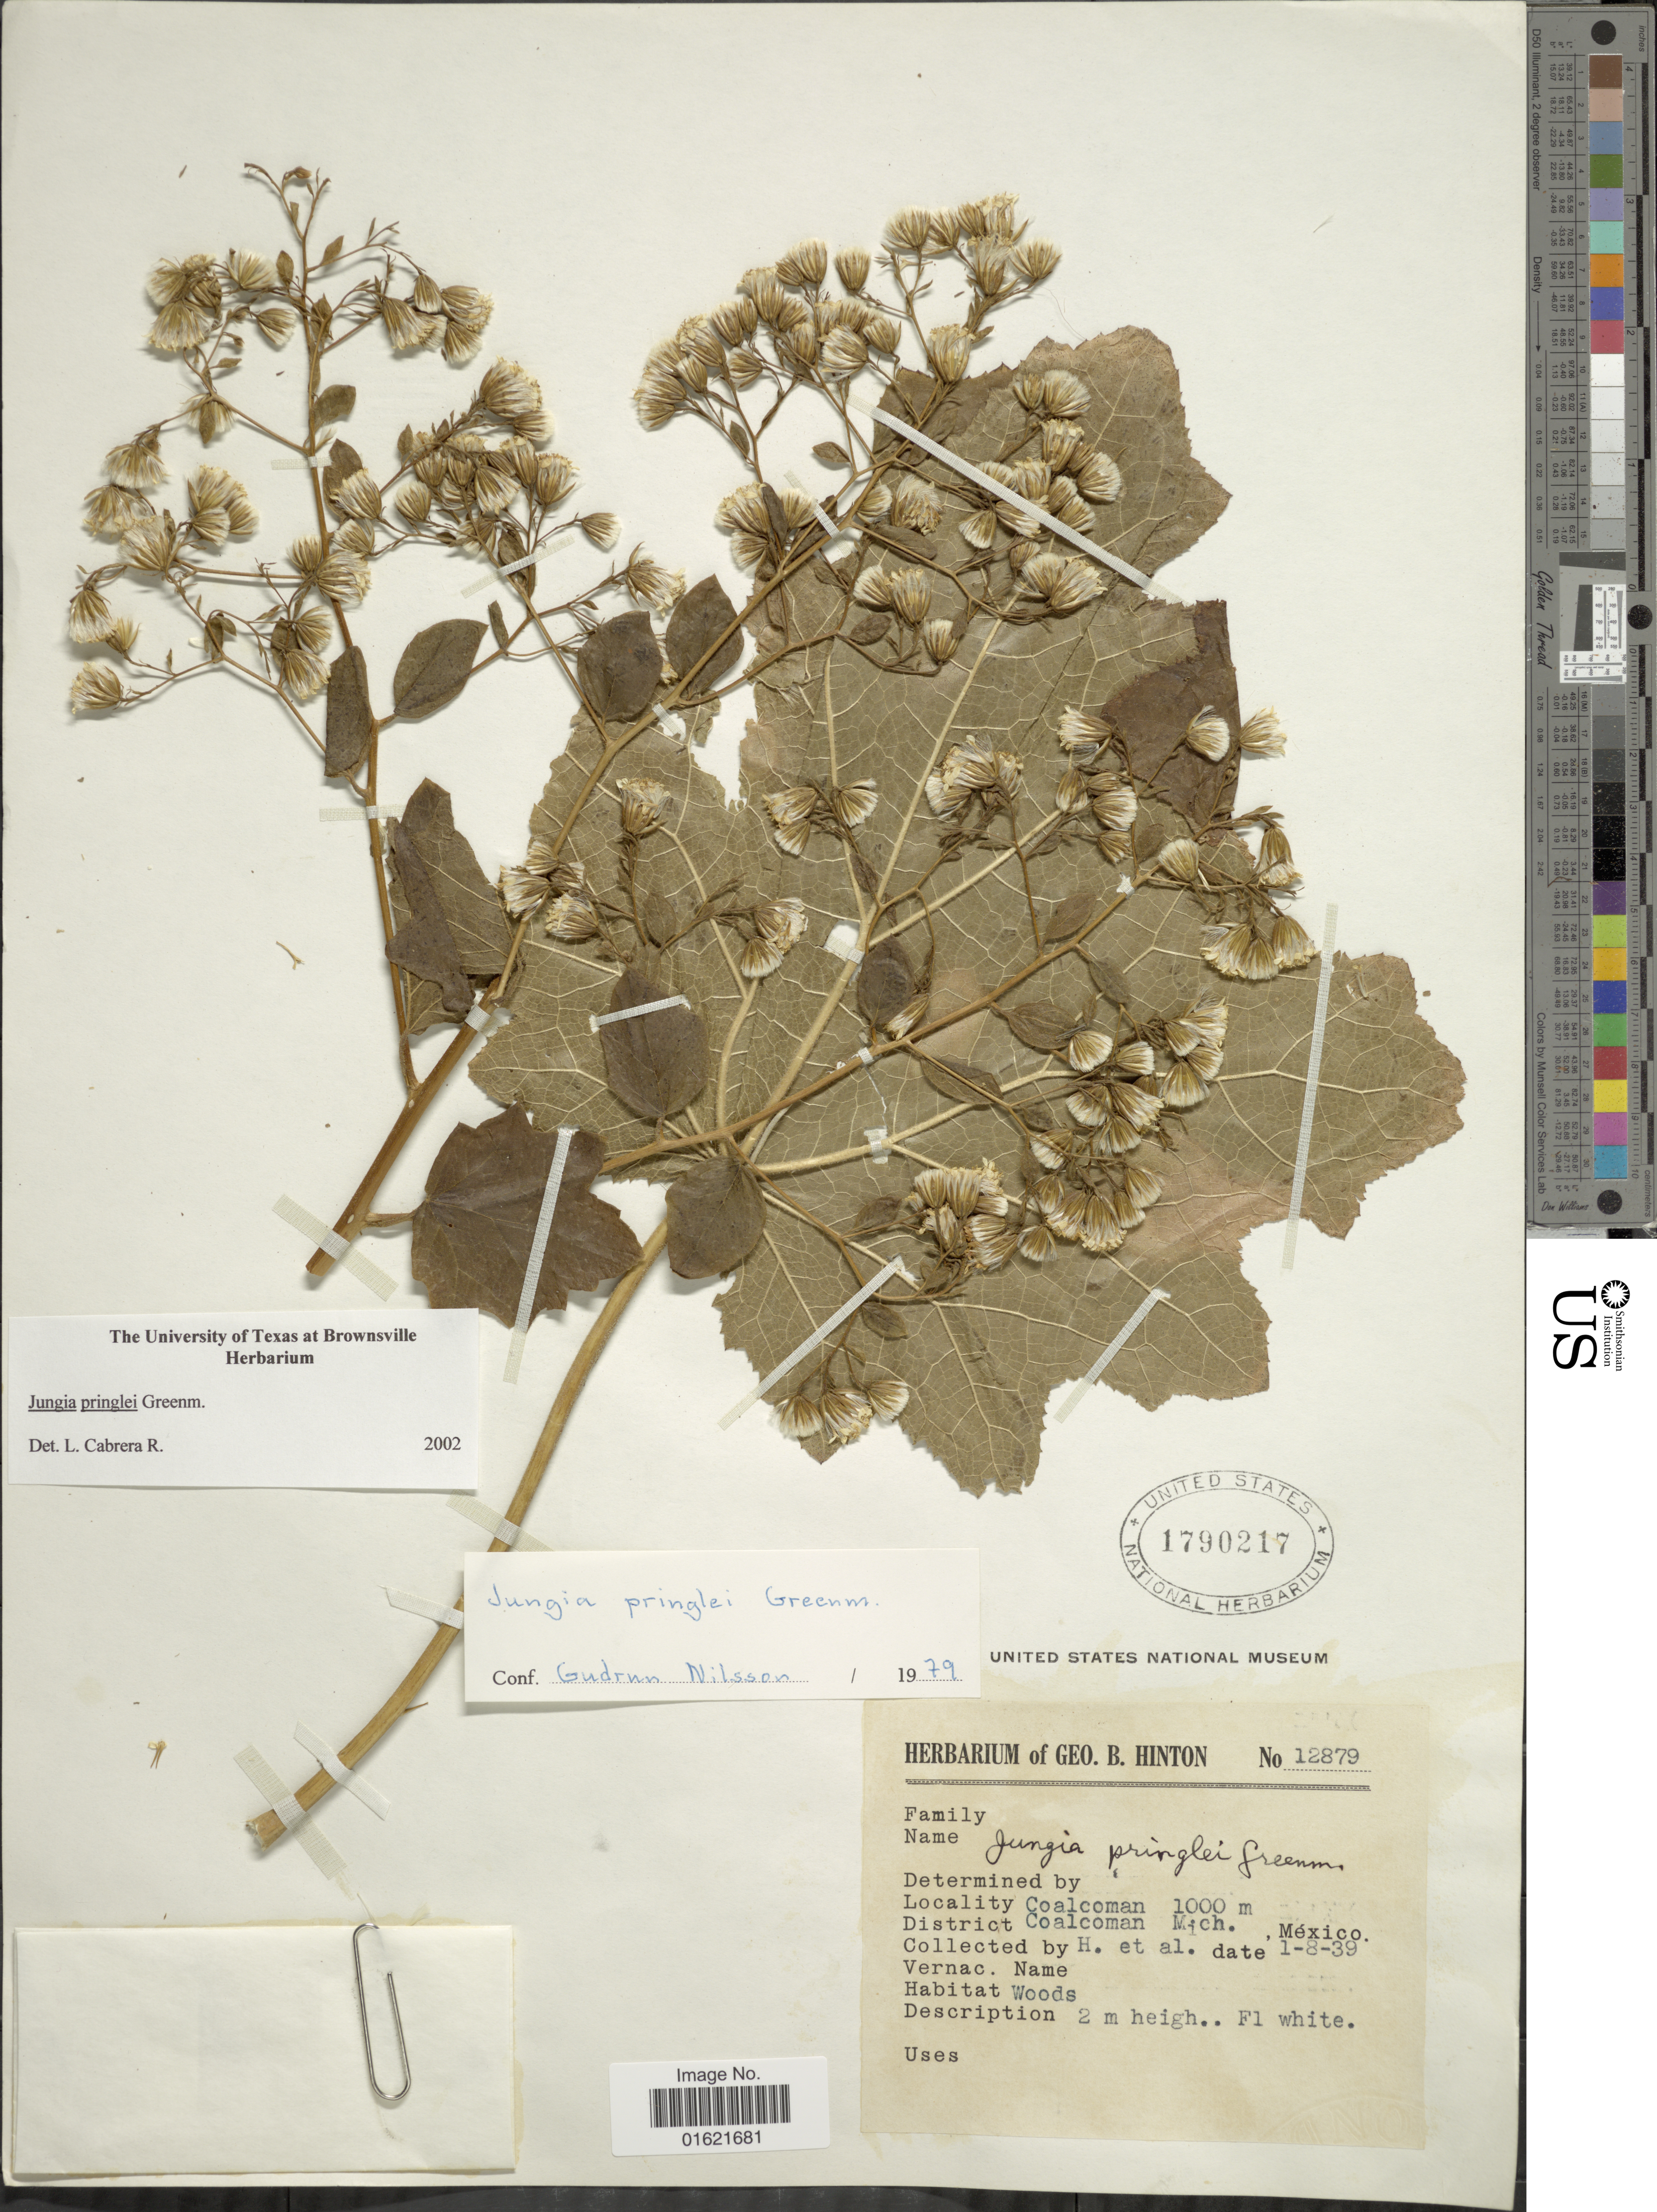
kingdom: Plantae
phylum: Tracheophyta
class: Magnoliopsida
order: Asterales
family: Asteraceae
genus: Jungia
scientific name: Jungia pringlei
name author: Greenm.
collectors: G. B. Hinton & et al.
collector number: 12879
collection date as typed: Transcribed d/m/y: 1/8/39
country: Mexico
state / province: Michoacán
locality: Coalcoman Mich. Mexico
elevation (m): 1000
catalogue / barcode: US 1790217